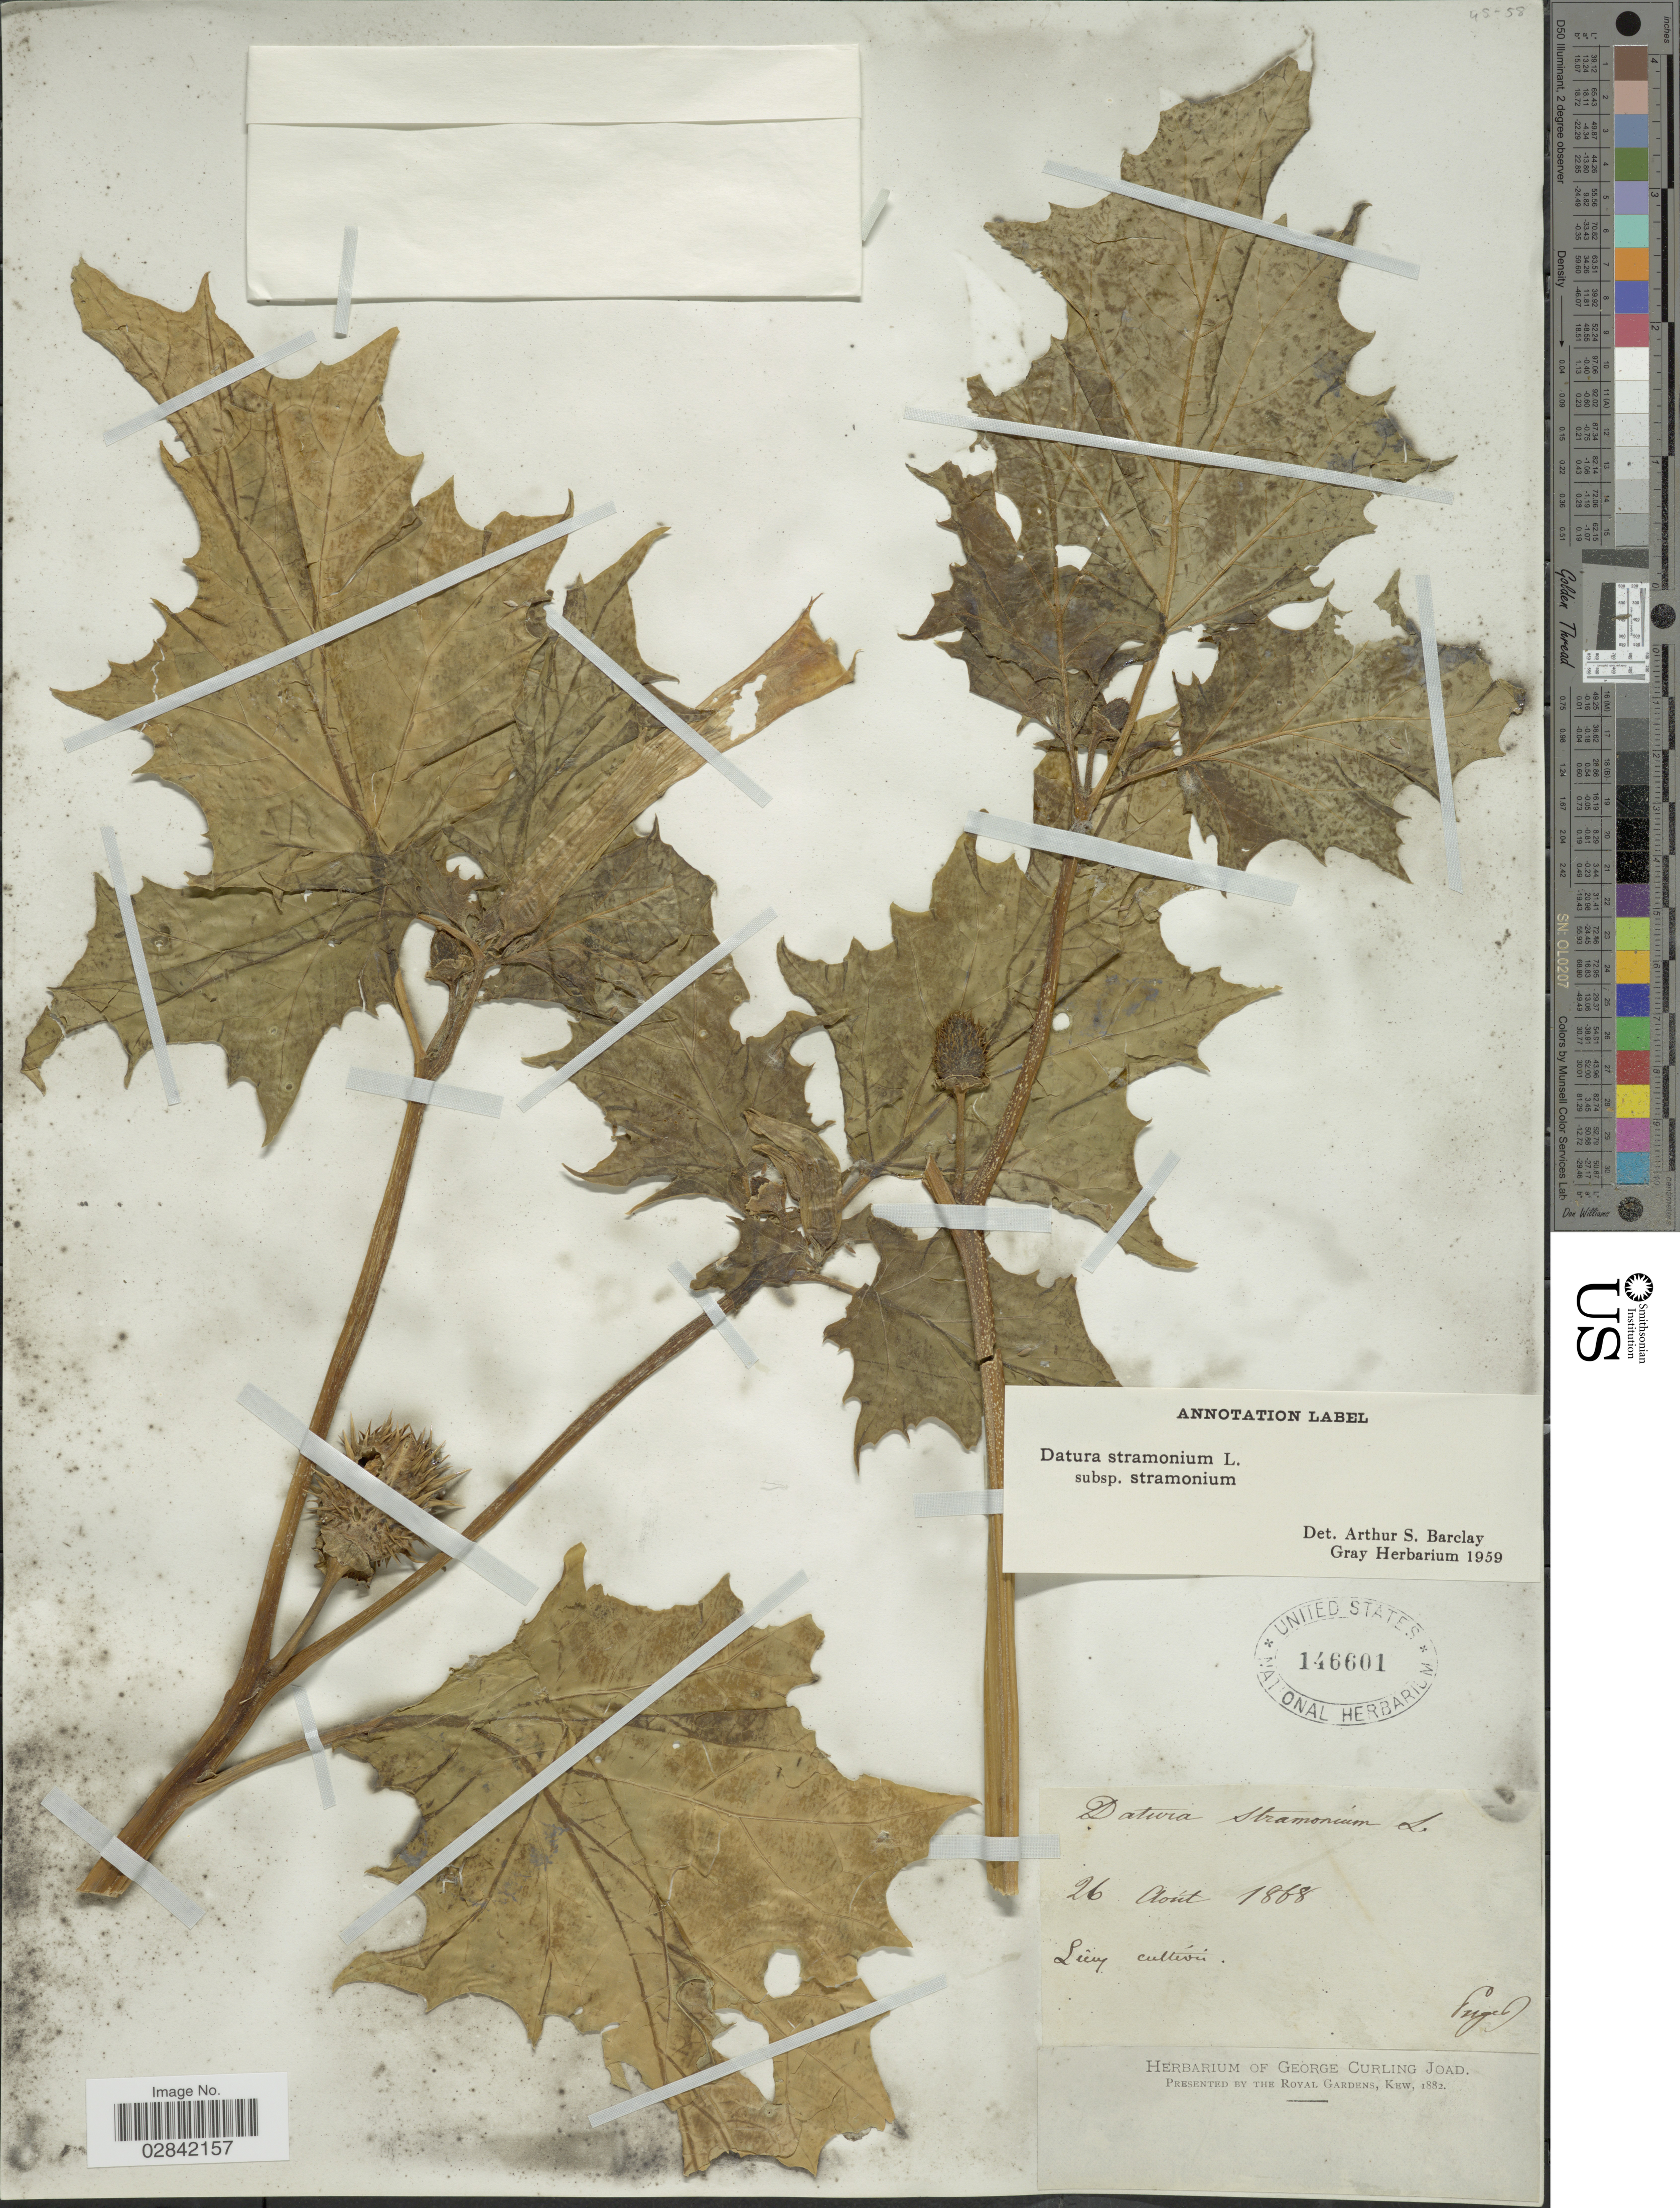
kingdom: Plantae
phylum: Tracheophyta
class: Magnoliopsida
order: Solanales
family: Solanaceae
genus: Datura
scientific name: Datura stramonium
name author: L.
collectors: Engel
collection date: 1868-08-26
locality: Lieu cultivii.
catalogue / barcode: US 146601